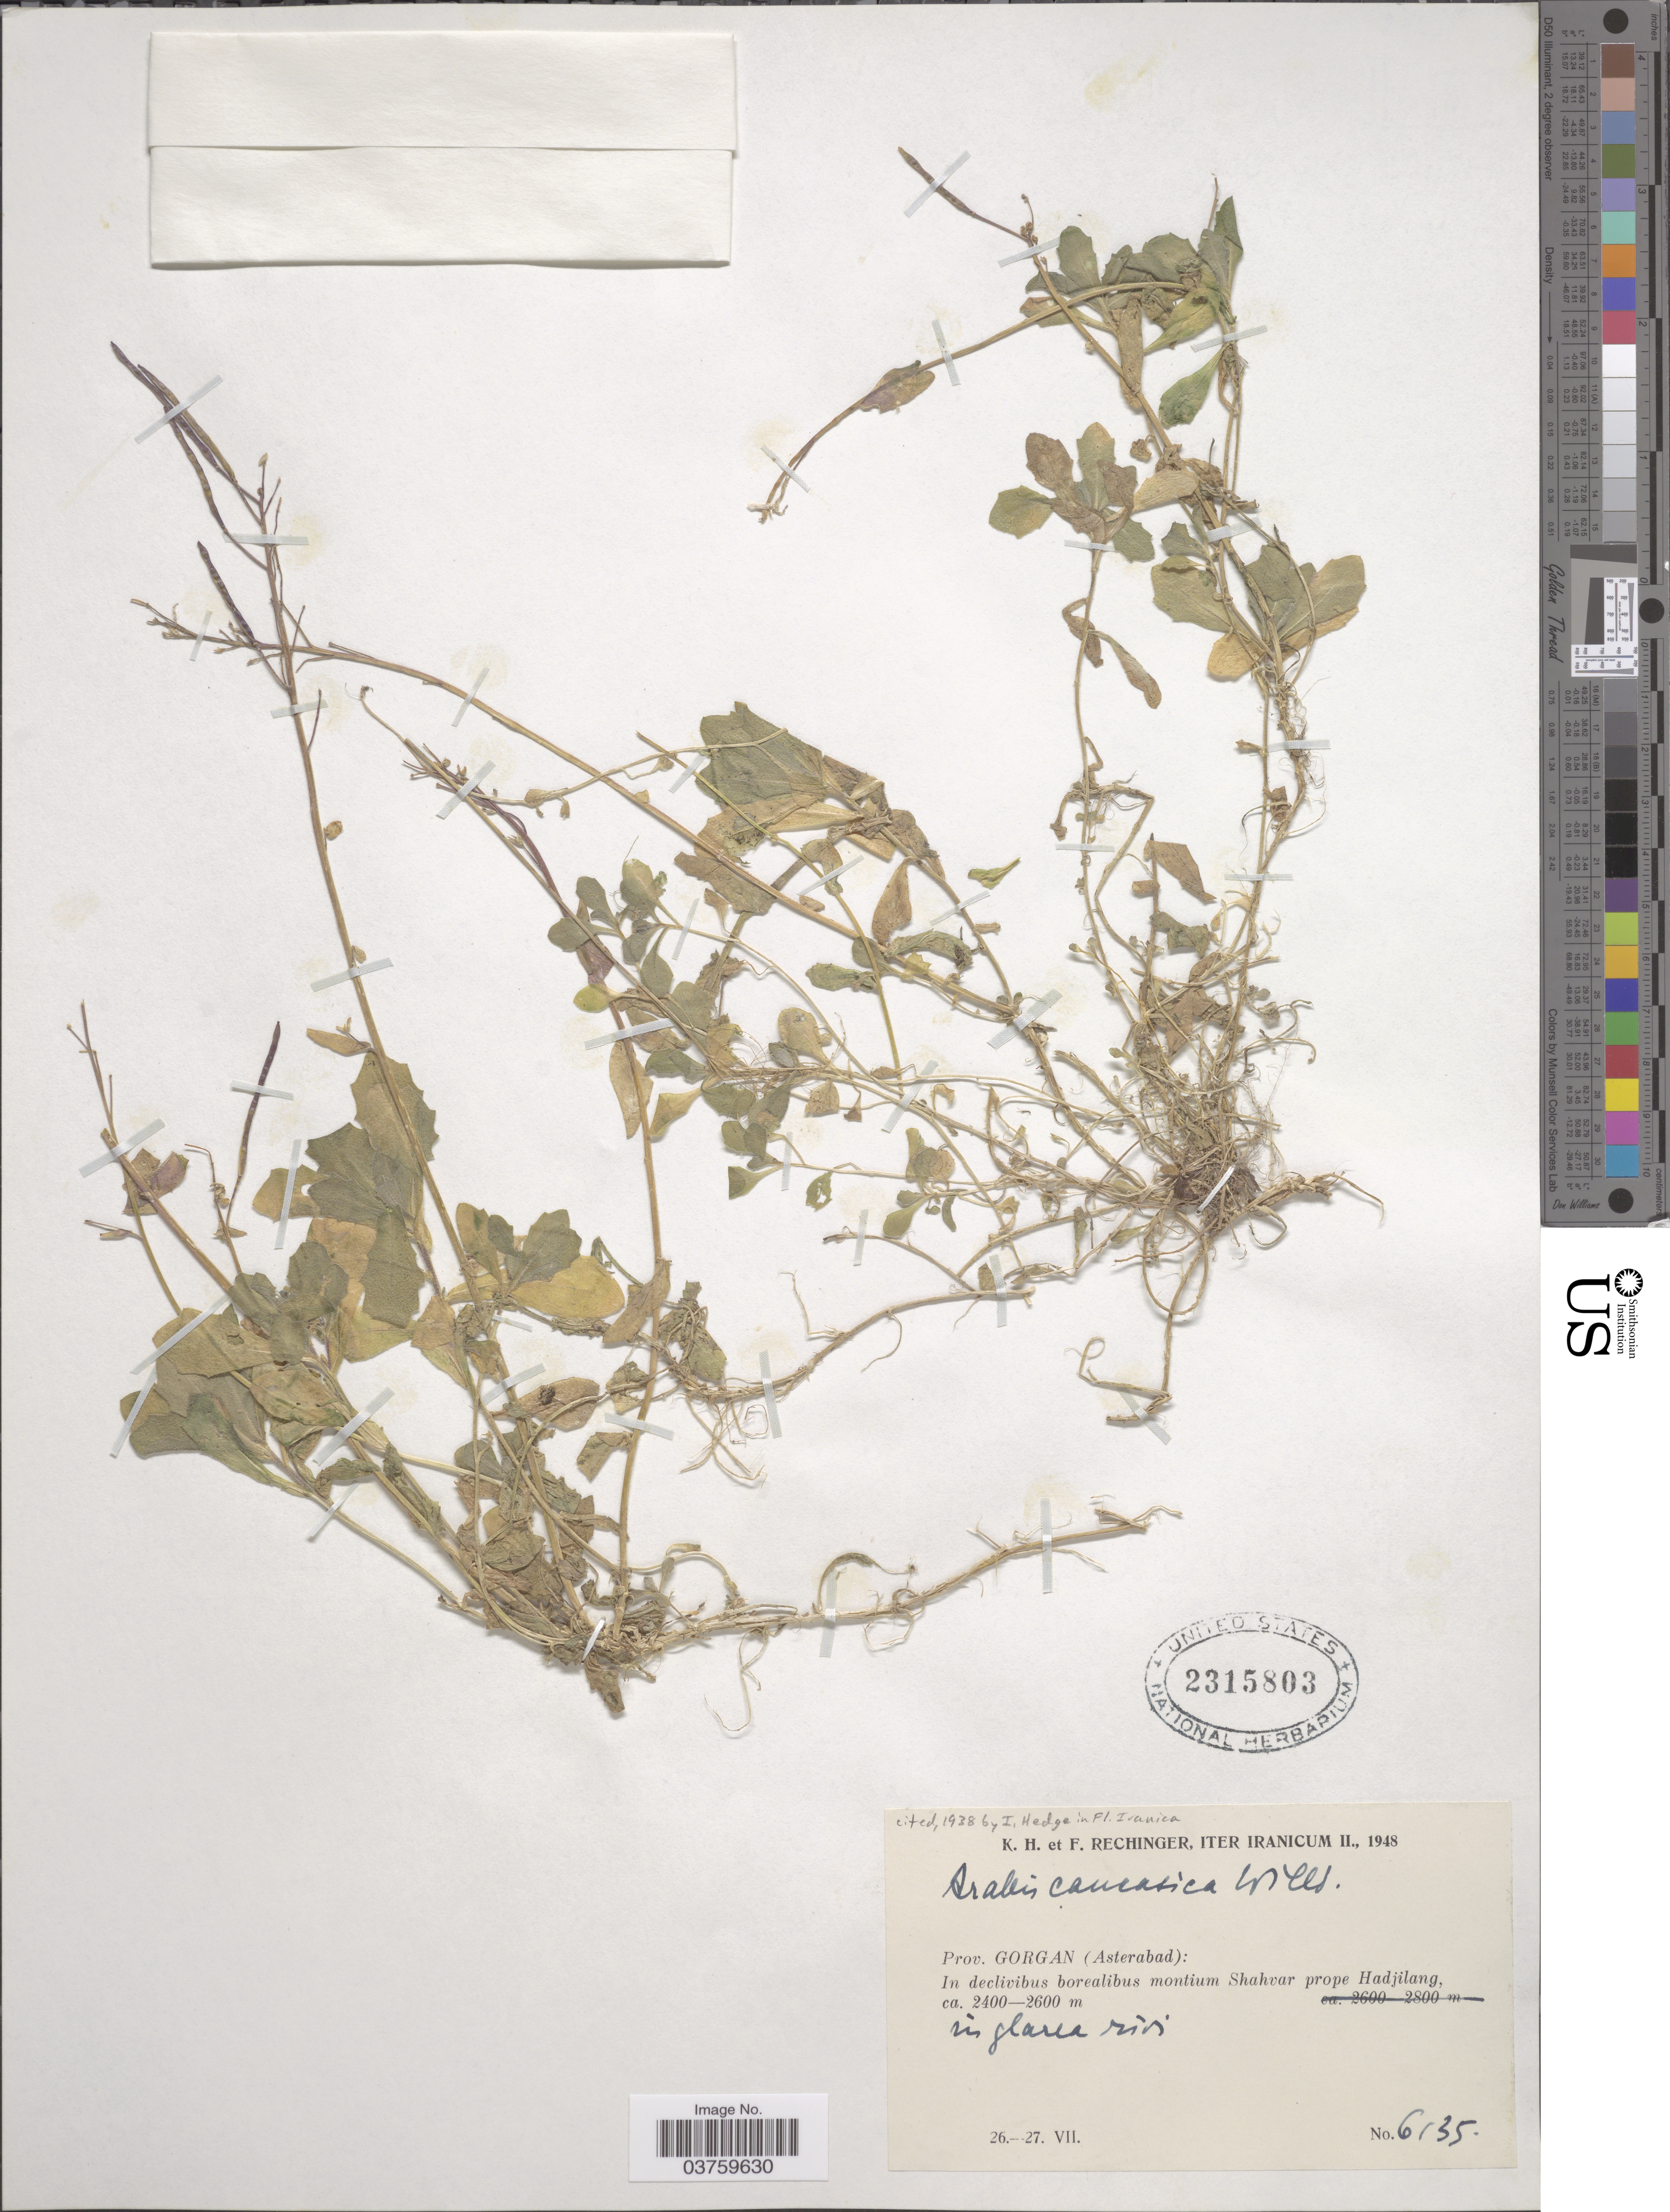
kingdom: Plantae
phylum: Tracheophyta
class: Magnoliopsida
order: Brassicales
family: Brassicaceae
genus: Arabis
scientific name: Arabis caucasica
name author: Willd.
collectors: K. H. Rechinger & F. Rechinger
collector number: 6135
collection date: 1948-07-26/1948-07-27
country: Iran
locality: Prov. Gorgan (Asterabad): In declivibus borealibus montium Shahvar prope Hadjilang.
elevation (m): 2400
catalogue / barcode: US 2315803